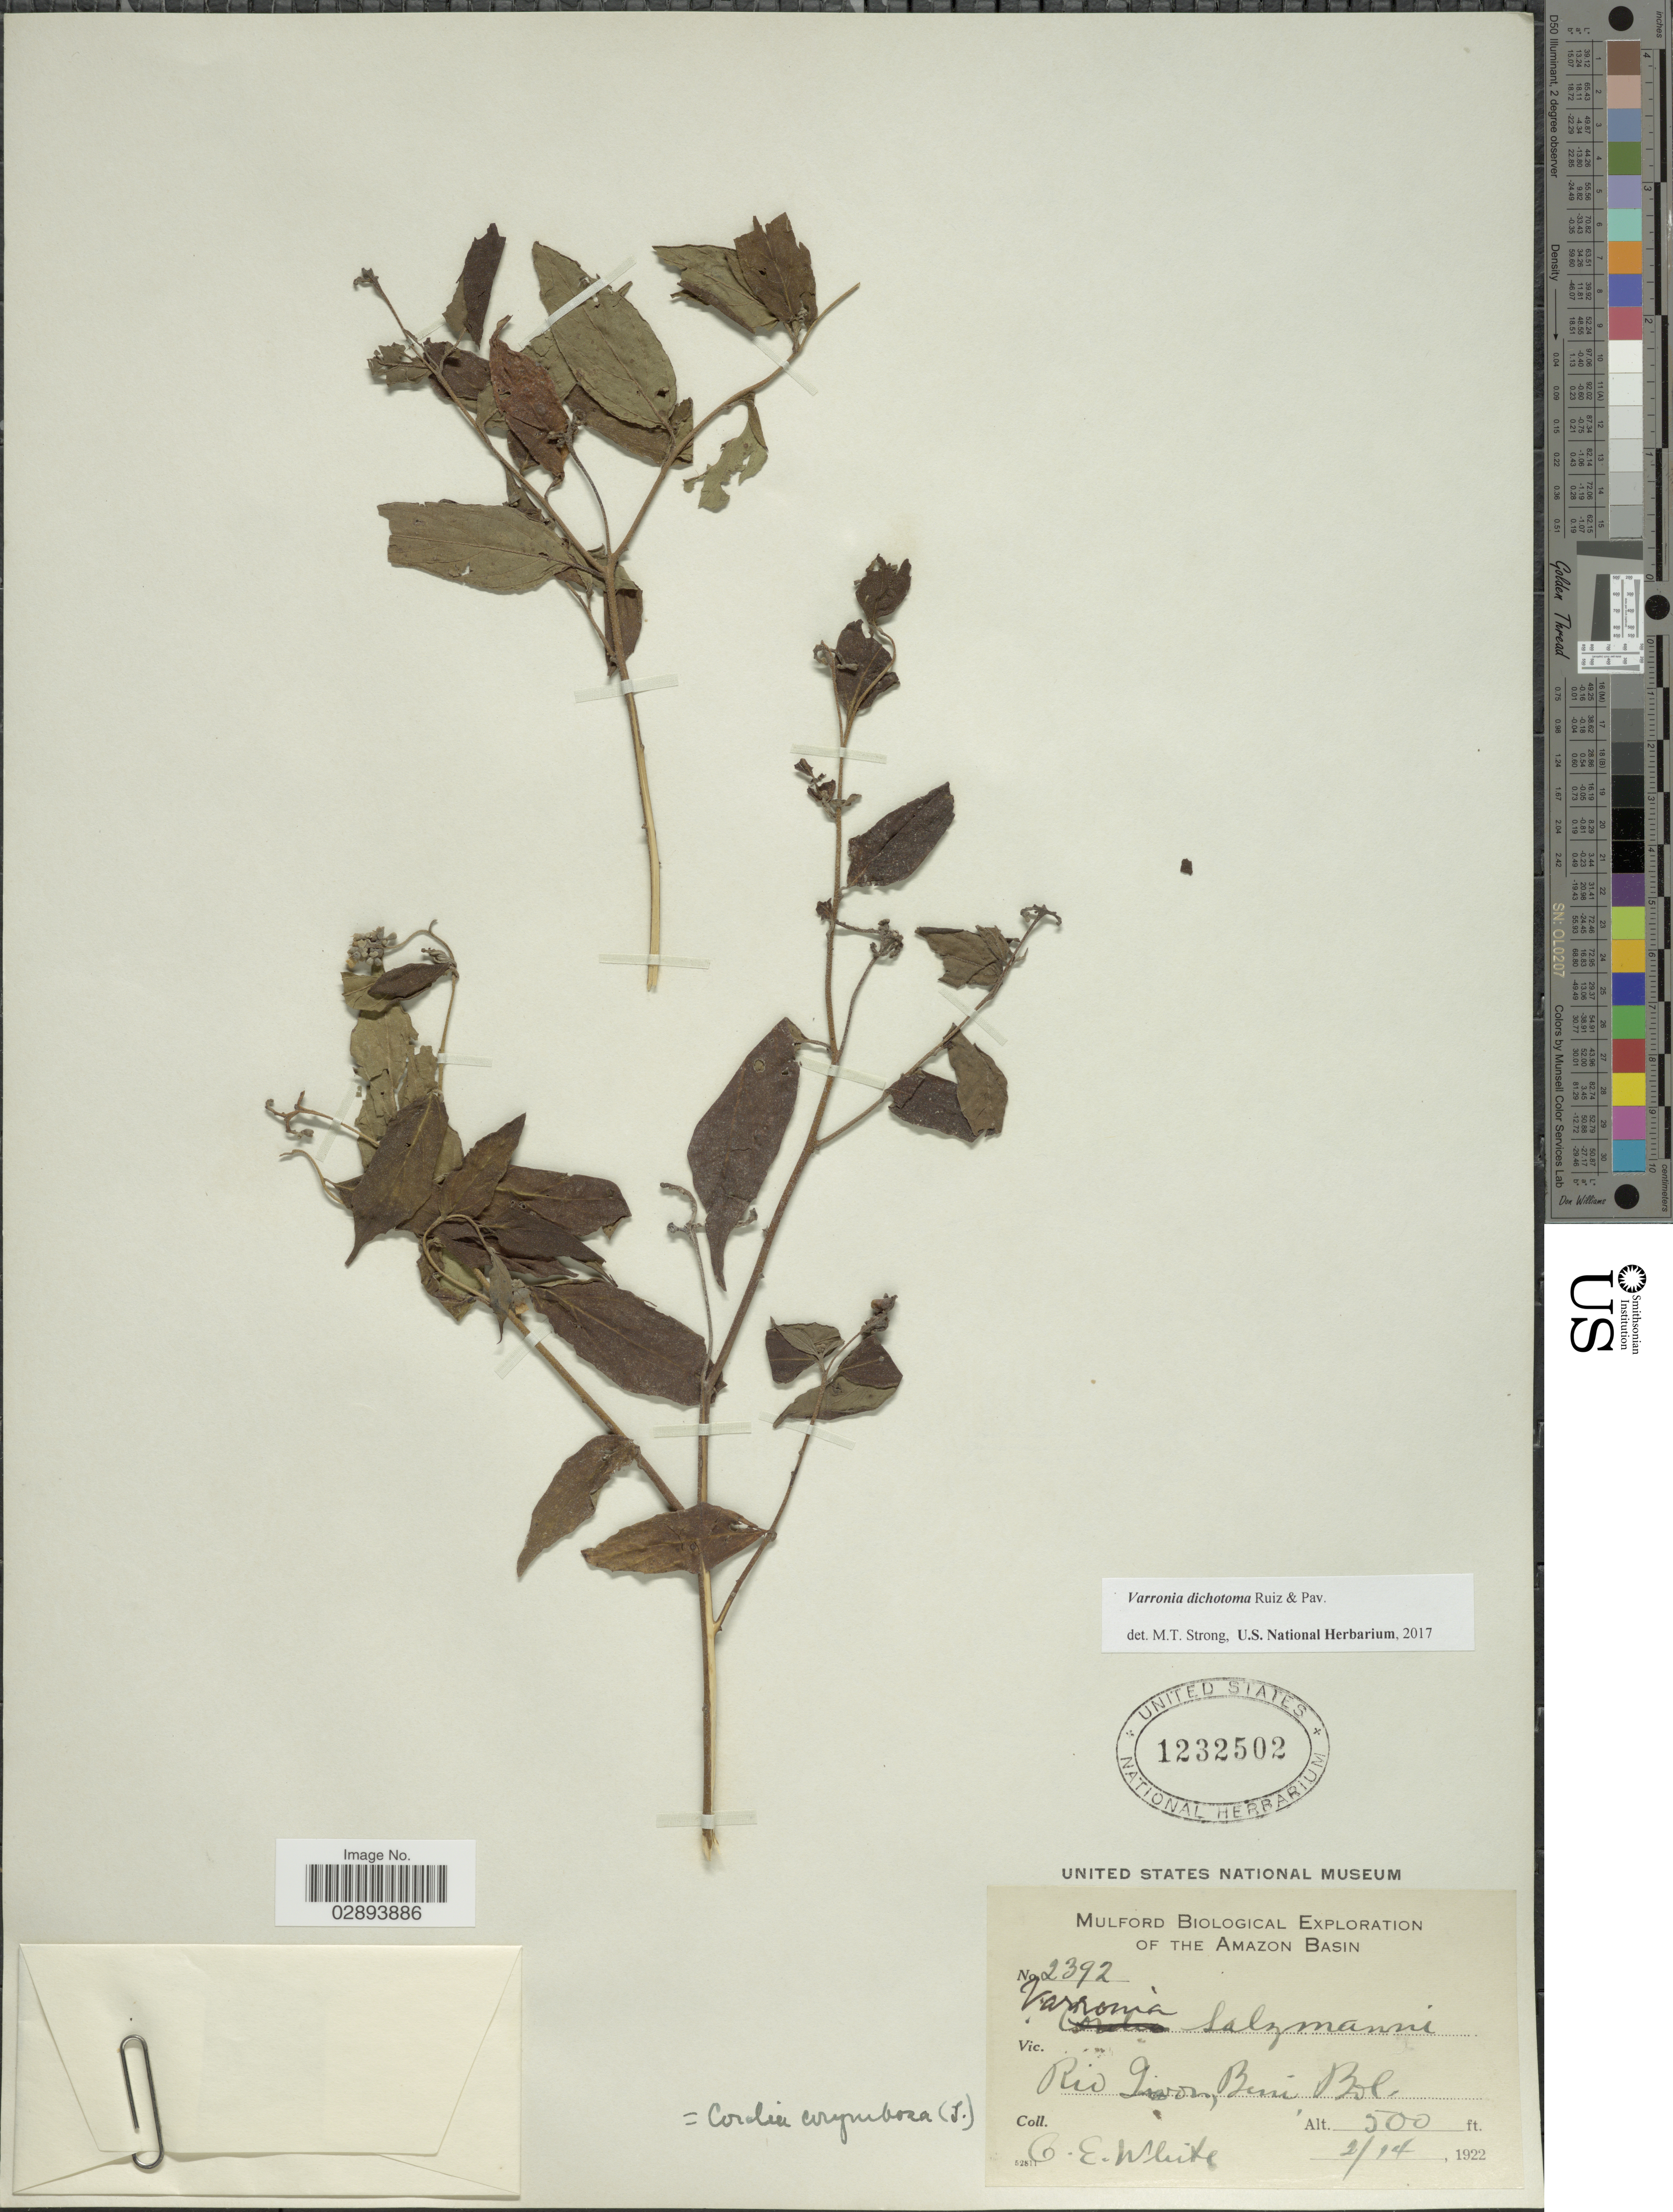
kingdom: Plantae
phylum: Tracheophyta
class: Magnoliopsida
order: Boraginales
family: Cordiaceae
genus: Varronia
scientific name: Varronia dichotoma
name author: Ruiz & Pav.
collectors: O. E. White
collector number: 2392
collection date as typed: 2/14, 1922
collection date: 1922-02-14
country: Bolivia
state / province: Beni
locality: Rio Ibon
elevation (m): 152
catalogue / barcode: US 1232502